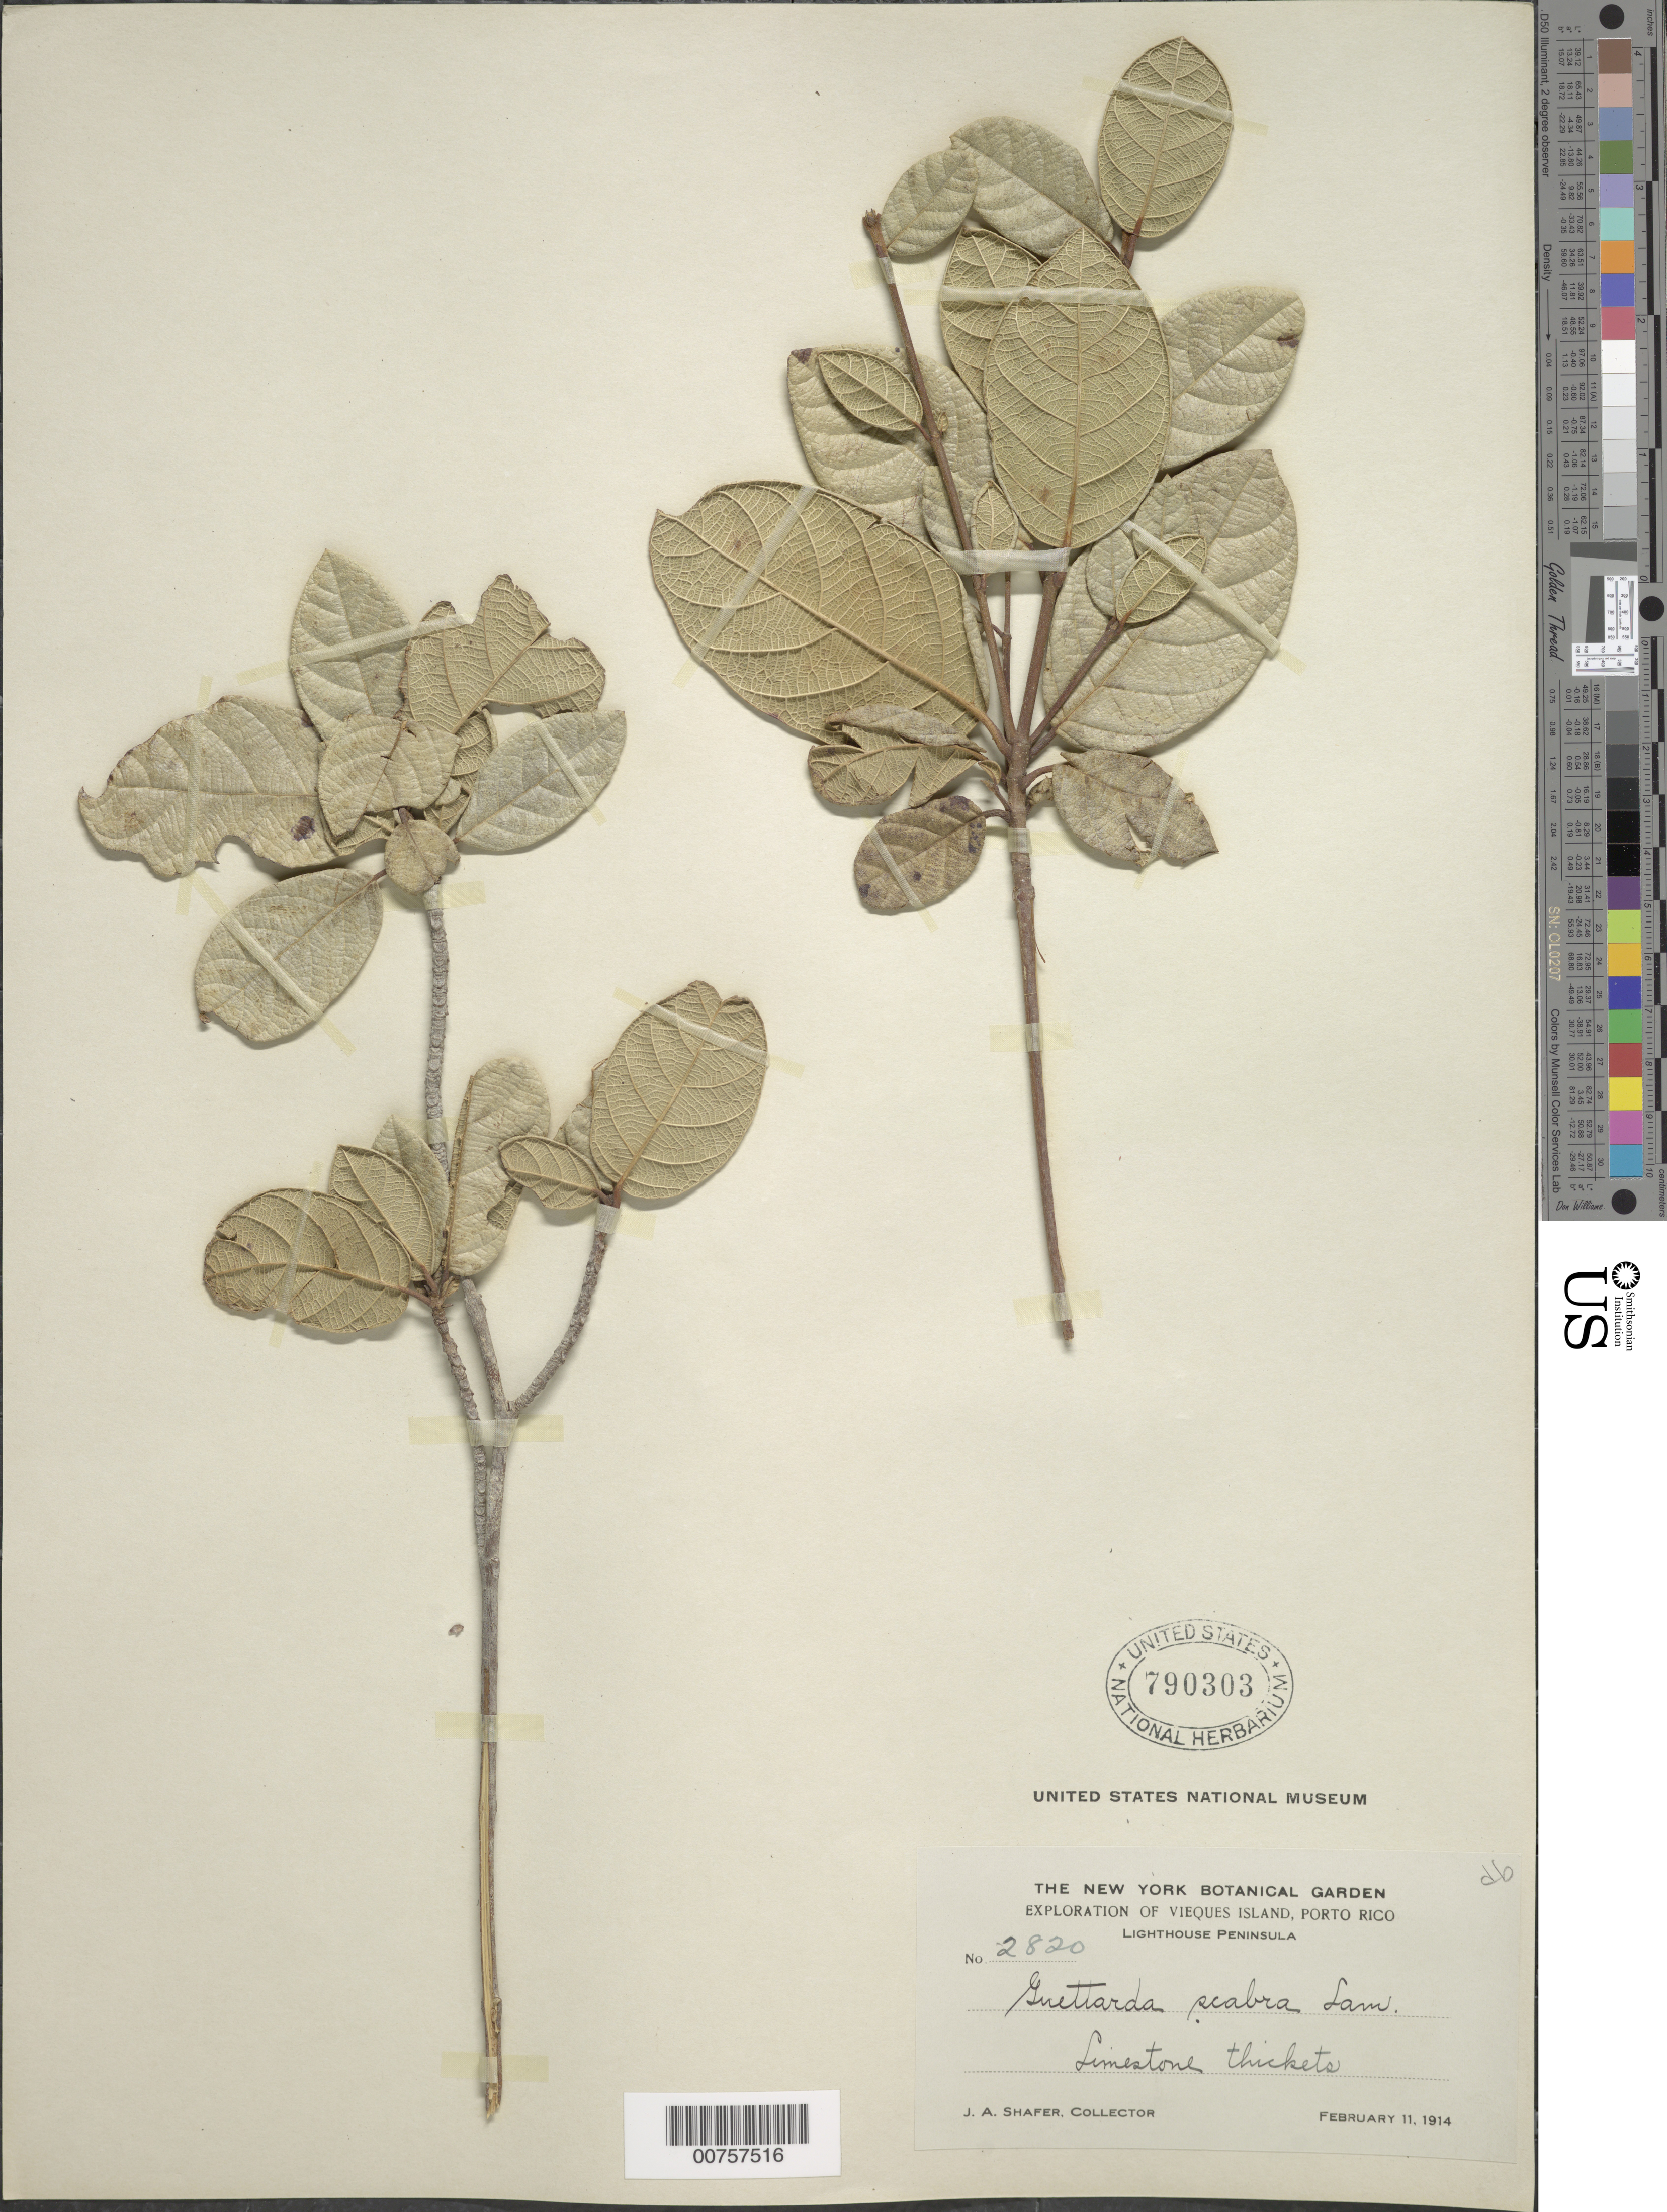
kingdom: Plantae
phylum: Tracheophyta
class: Magnoliopsida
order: Gentianales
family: Rubiaceae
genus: Guettarda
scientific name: Guettarda scabra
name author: (L.) Vent.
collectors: J. A. Shafer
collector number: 2820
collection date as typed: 11 Feb 1914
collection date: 1914-02-11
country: Puerto Rico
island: Vieques Island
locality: Lighthouse Peninsula.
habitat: Limestone thickets.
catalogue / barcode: US 790303